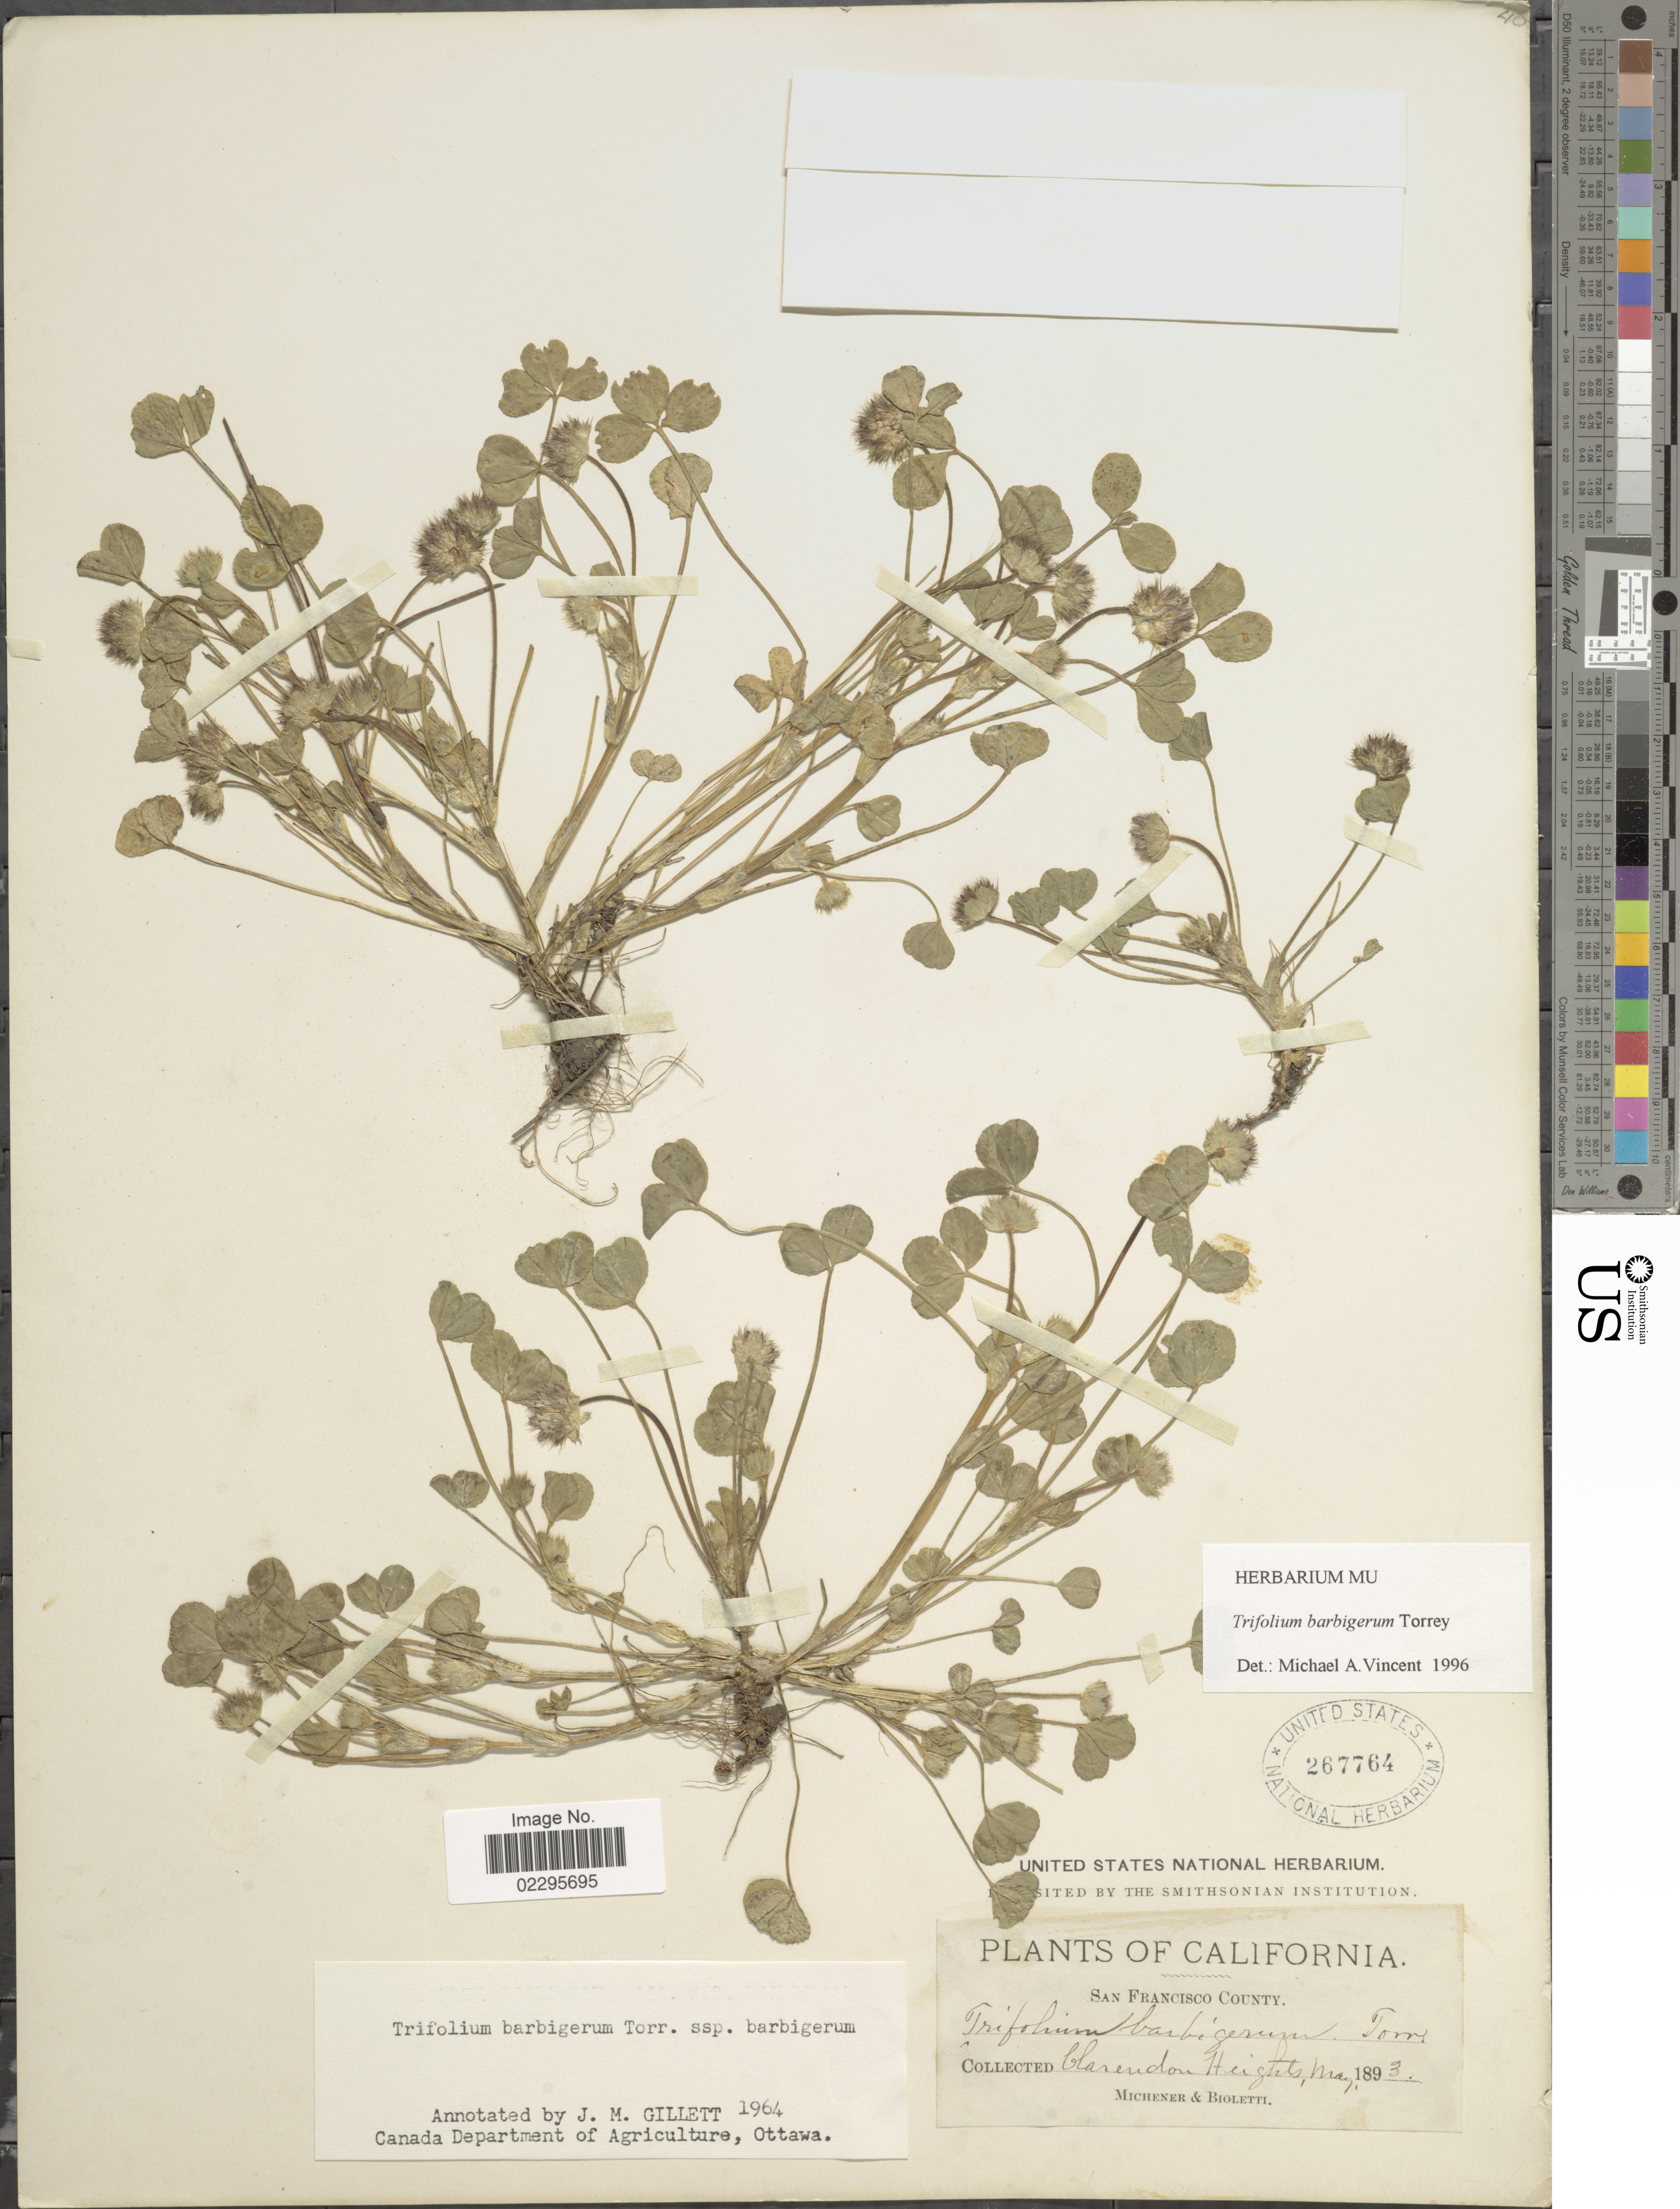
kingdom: Plantae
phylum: Tracheophyta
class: Magnoliopsida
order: Fabales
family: Fabaceae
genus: Trifolium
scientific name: Trifolium barbigerum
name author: Torr.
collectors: -. Michener & -- Bioletti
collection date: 1893-05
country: United States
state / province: California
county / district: San Francisco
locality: Clarendon Heights, San Francisco County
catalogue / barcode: US 267764